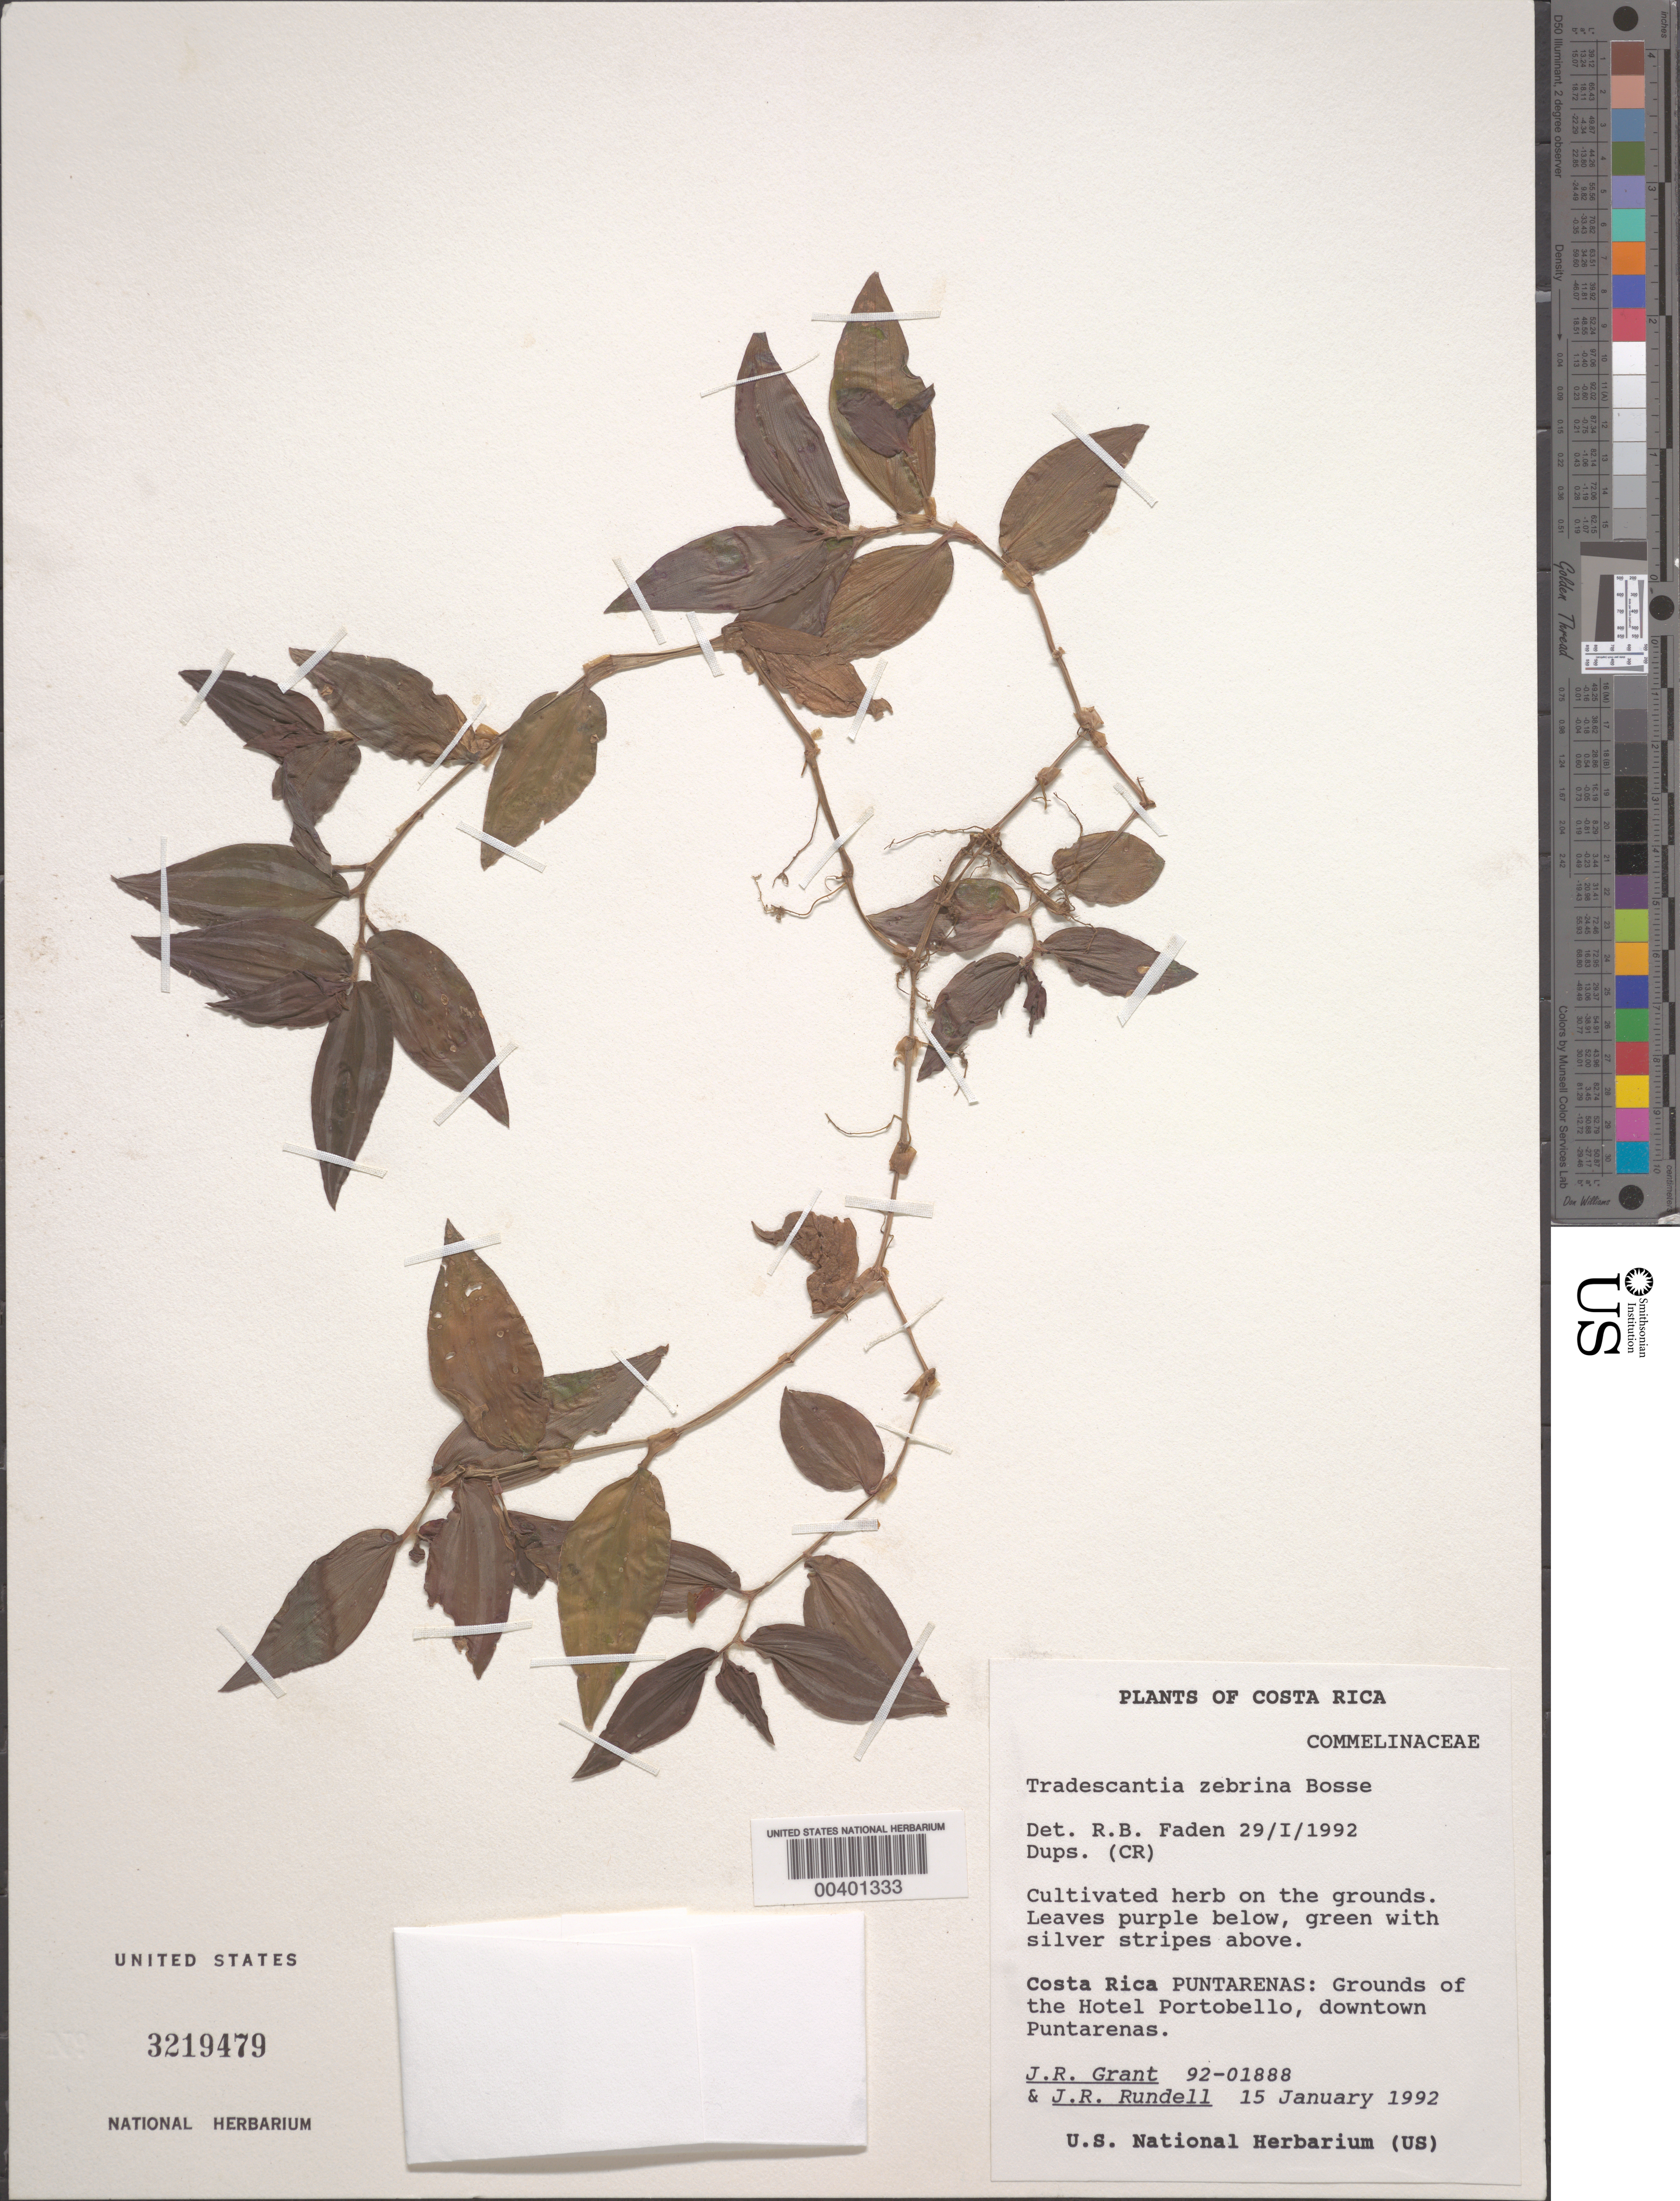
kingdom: Plantae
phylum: Tracheophyta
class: Liliopsida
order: Commelinales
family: Commelinaceae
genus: Callisia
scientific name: Callisia elegans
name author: Alexander ex H.E. Moore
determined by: Faden, Robert B., (US), Smithsonian Institution - National Museum of Natural History (UNITED STATES)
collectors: J. R. Grant & J. R. Rundell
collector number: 92-01888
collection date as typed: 15 Jan 1992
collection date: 1992-01-15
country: Costa Rica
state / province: Puntarenas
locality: Grounds of hotel portobello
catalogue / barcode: US 3219479